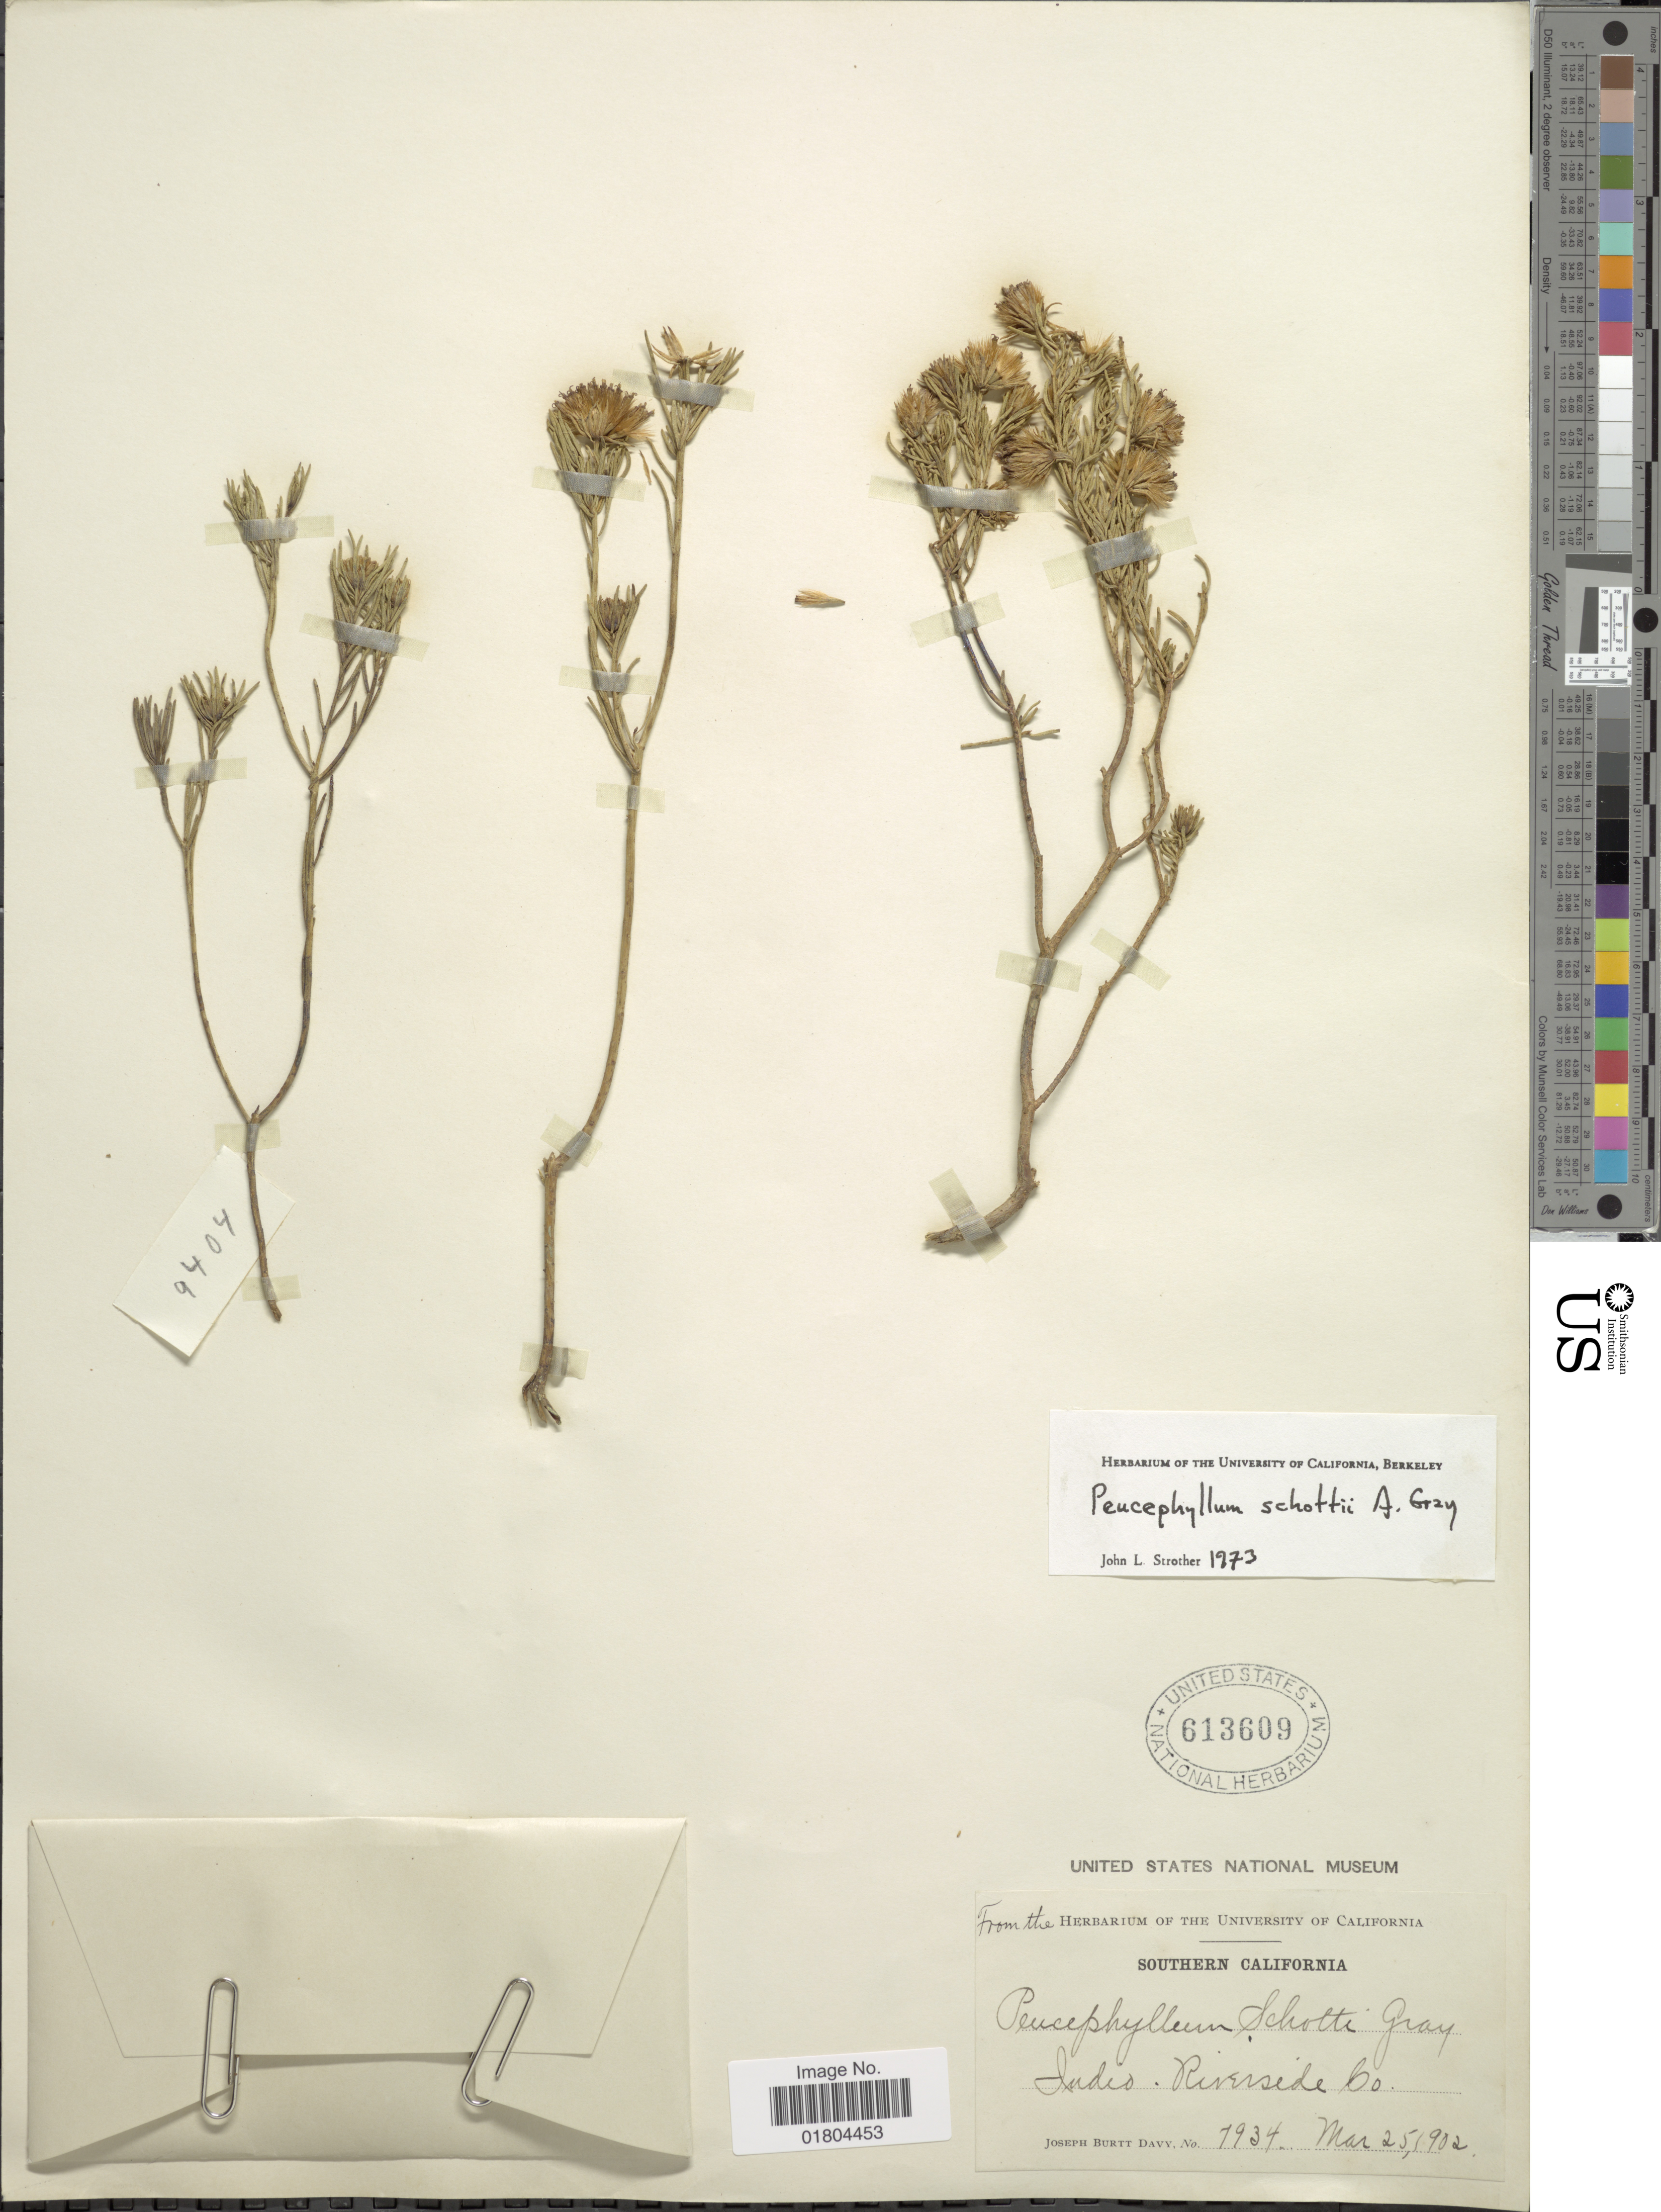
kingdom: Plantae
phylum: Tracheophyta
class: Magnoliopsida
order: Asterales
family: Asteraceae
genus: Peucephyllum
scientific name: Peucephyllum schottii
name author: A. Gray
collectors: J. Burtt Davy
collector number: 7934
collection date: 1902-03-25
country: United States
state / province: California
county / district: Riverside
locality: Southern California, Indioa, Riverside Co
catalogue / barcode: US 613609